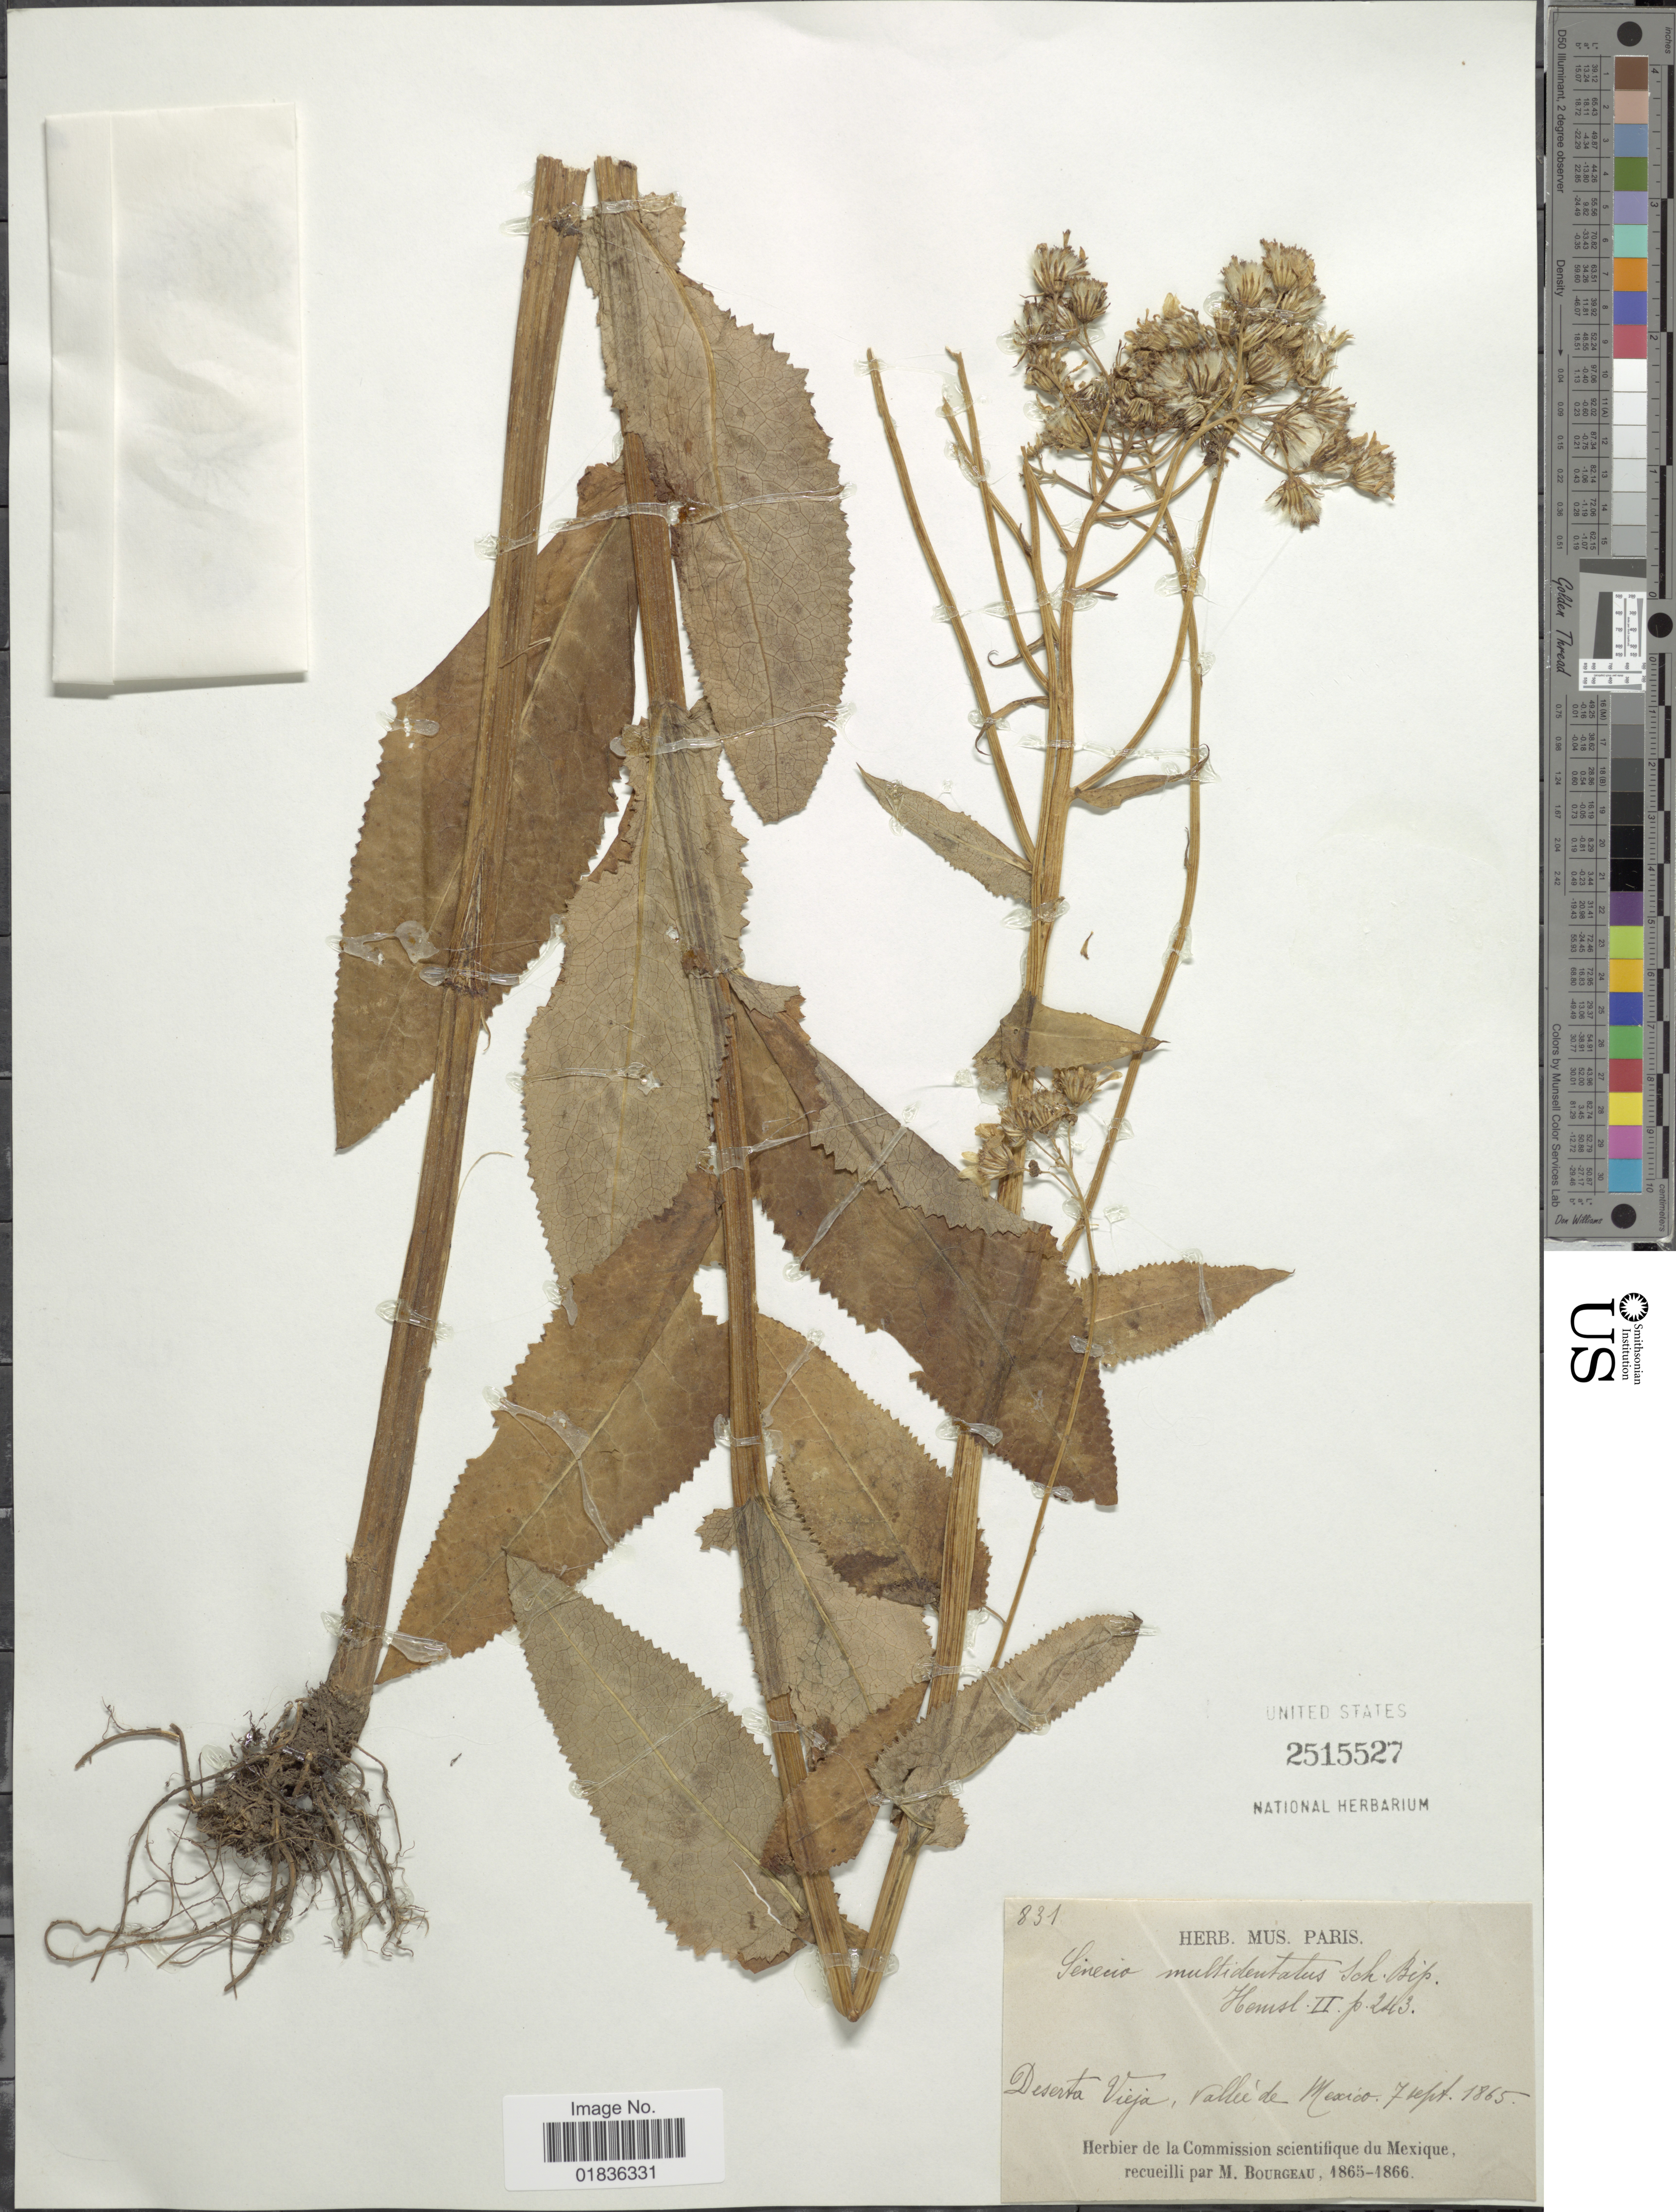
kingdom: Plantae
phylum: Tracheophyta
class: Magnoliopsida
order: Asterales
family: Asteraceae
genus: Senecio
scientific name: Senecio multidentatus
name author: Sch. Bip. ex Hemsl.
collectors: M. Bourgeau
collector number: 831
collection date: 1865-09-07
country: Mexico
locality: Deserta Vieja, Vallée de Mexico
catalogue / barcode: US 2515527